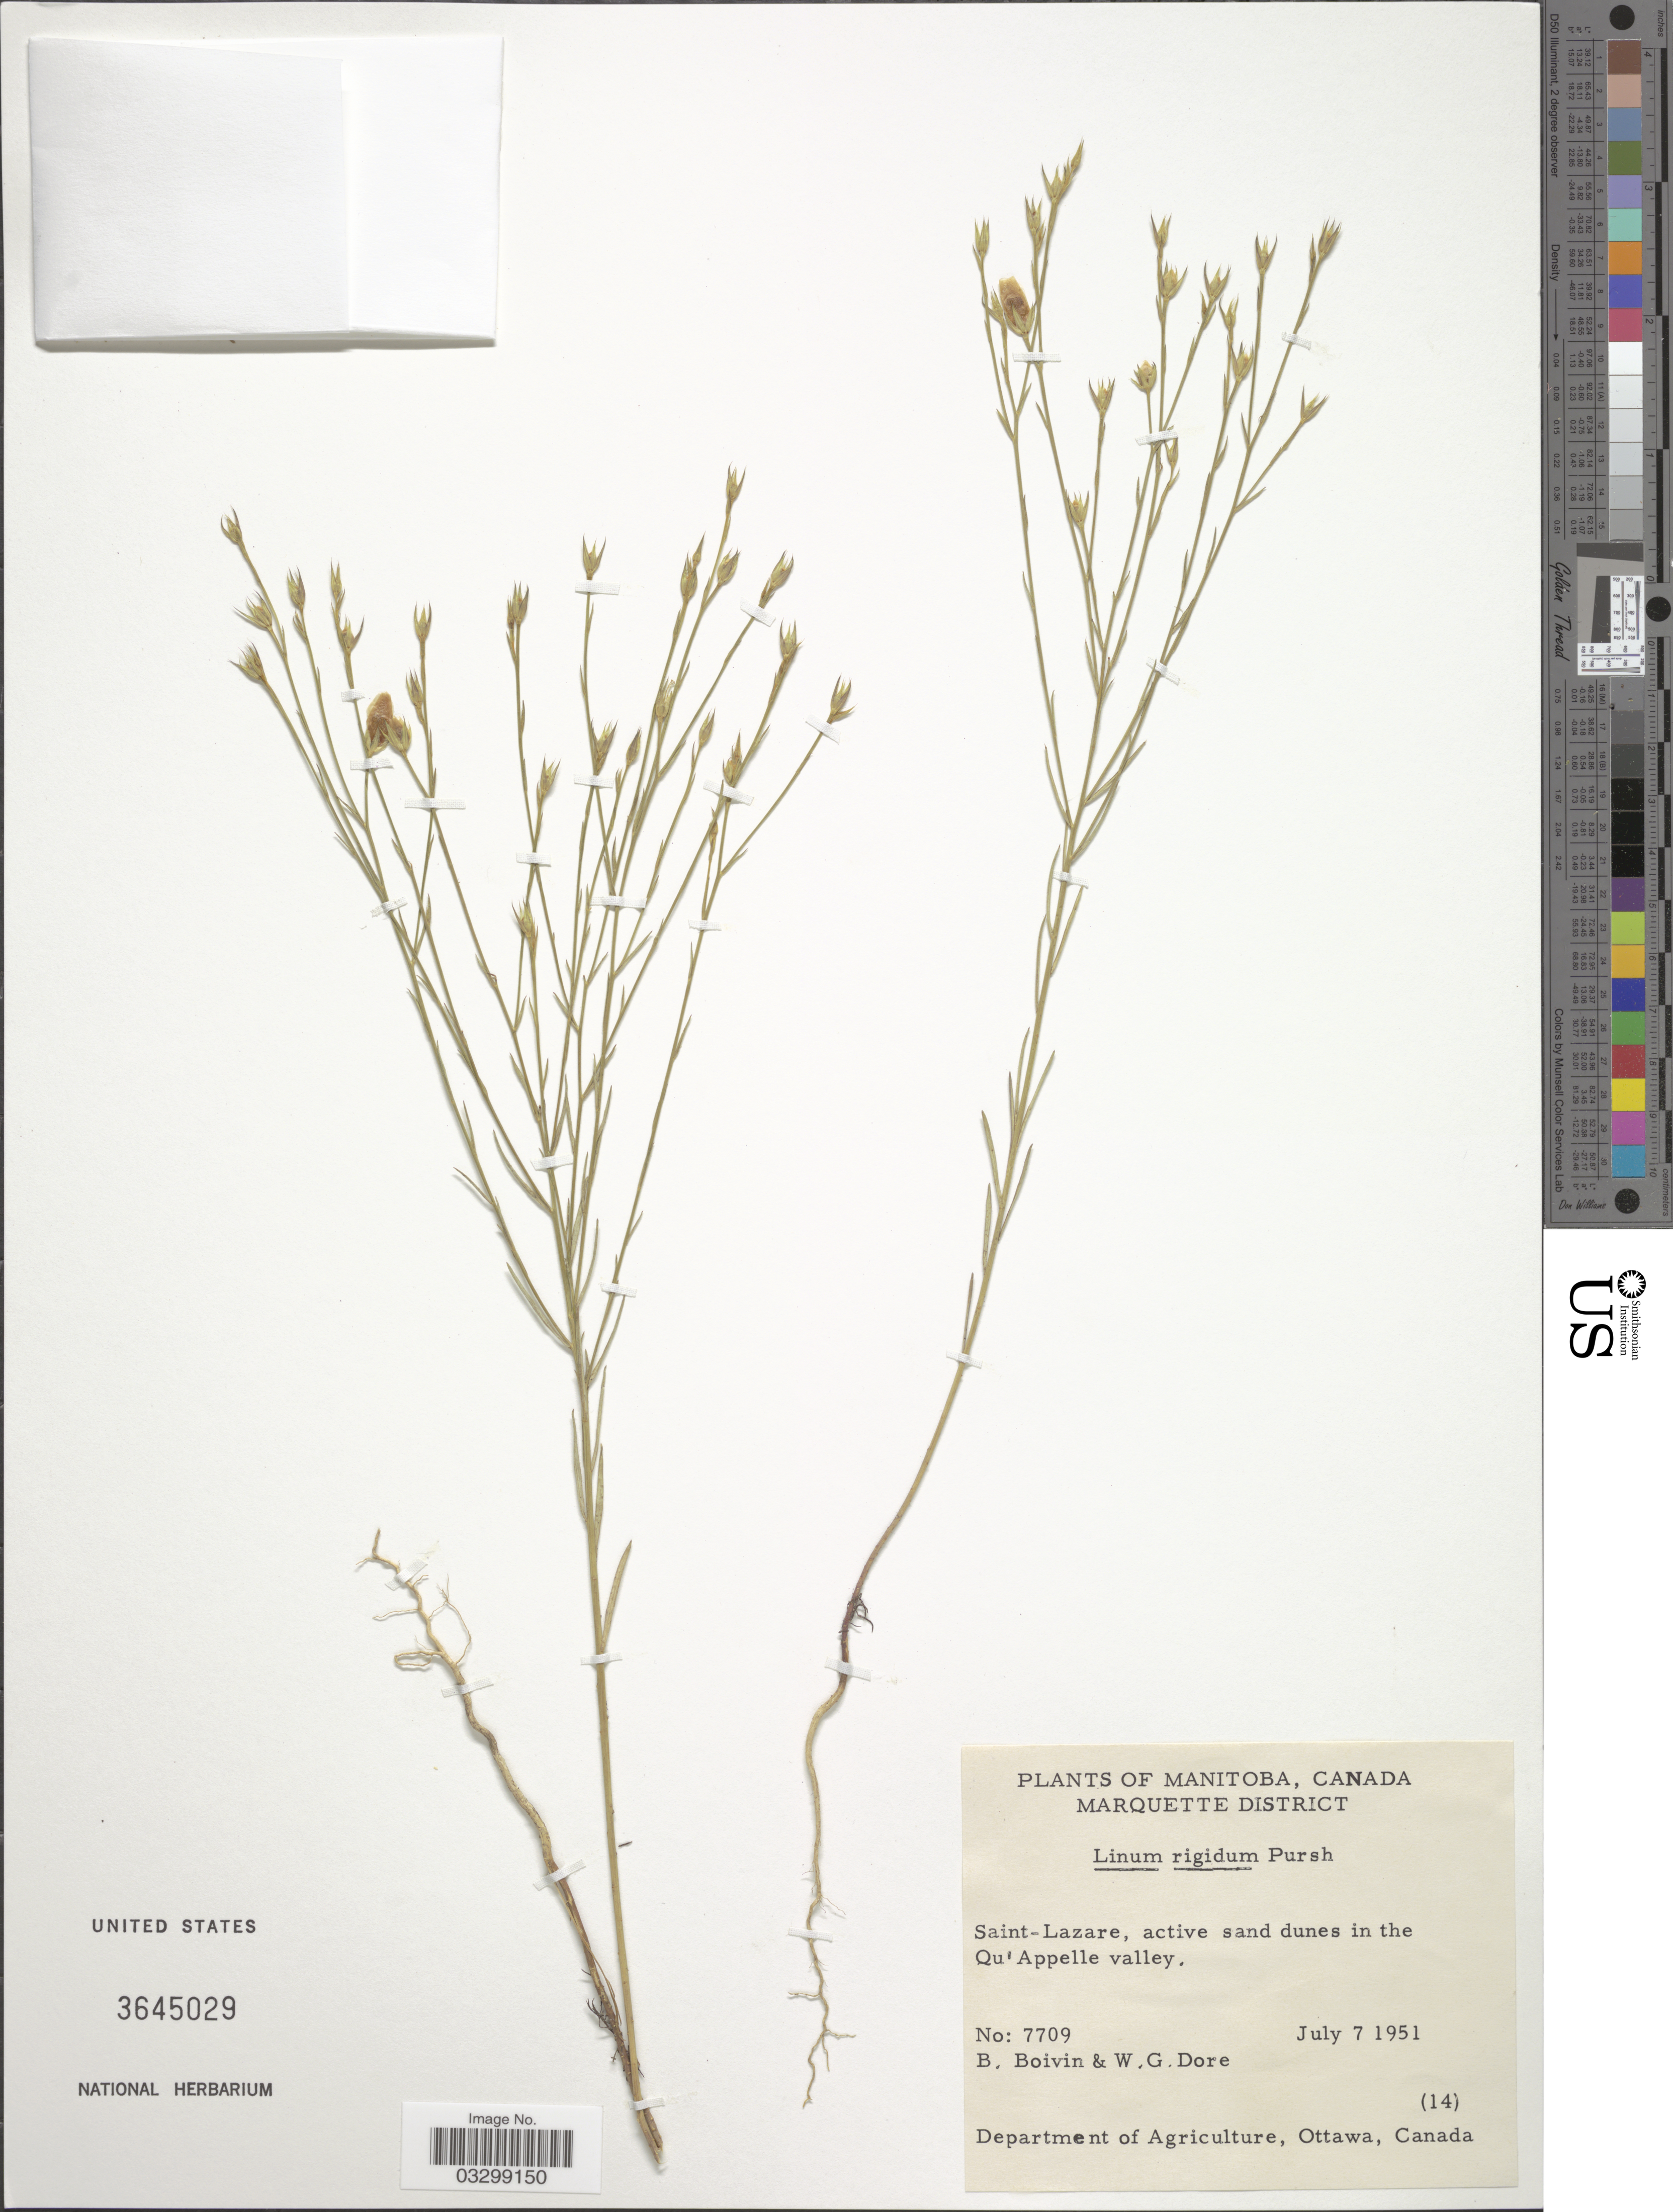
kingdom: Plantae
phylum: Tracheophyta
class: Magnoliopsida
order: Malpighiales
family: Linaceae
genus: Linum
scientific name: Linum rigidum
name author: Pursh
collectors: J. R. B. Boivin & W. Dore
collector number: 7709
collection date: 1951-07-07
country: Canada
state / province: Manitoba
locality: Marquette District. Sain-Lazare, active sand dunes in the Qu'Appelle valley.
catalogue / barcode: US 3645029